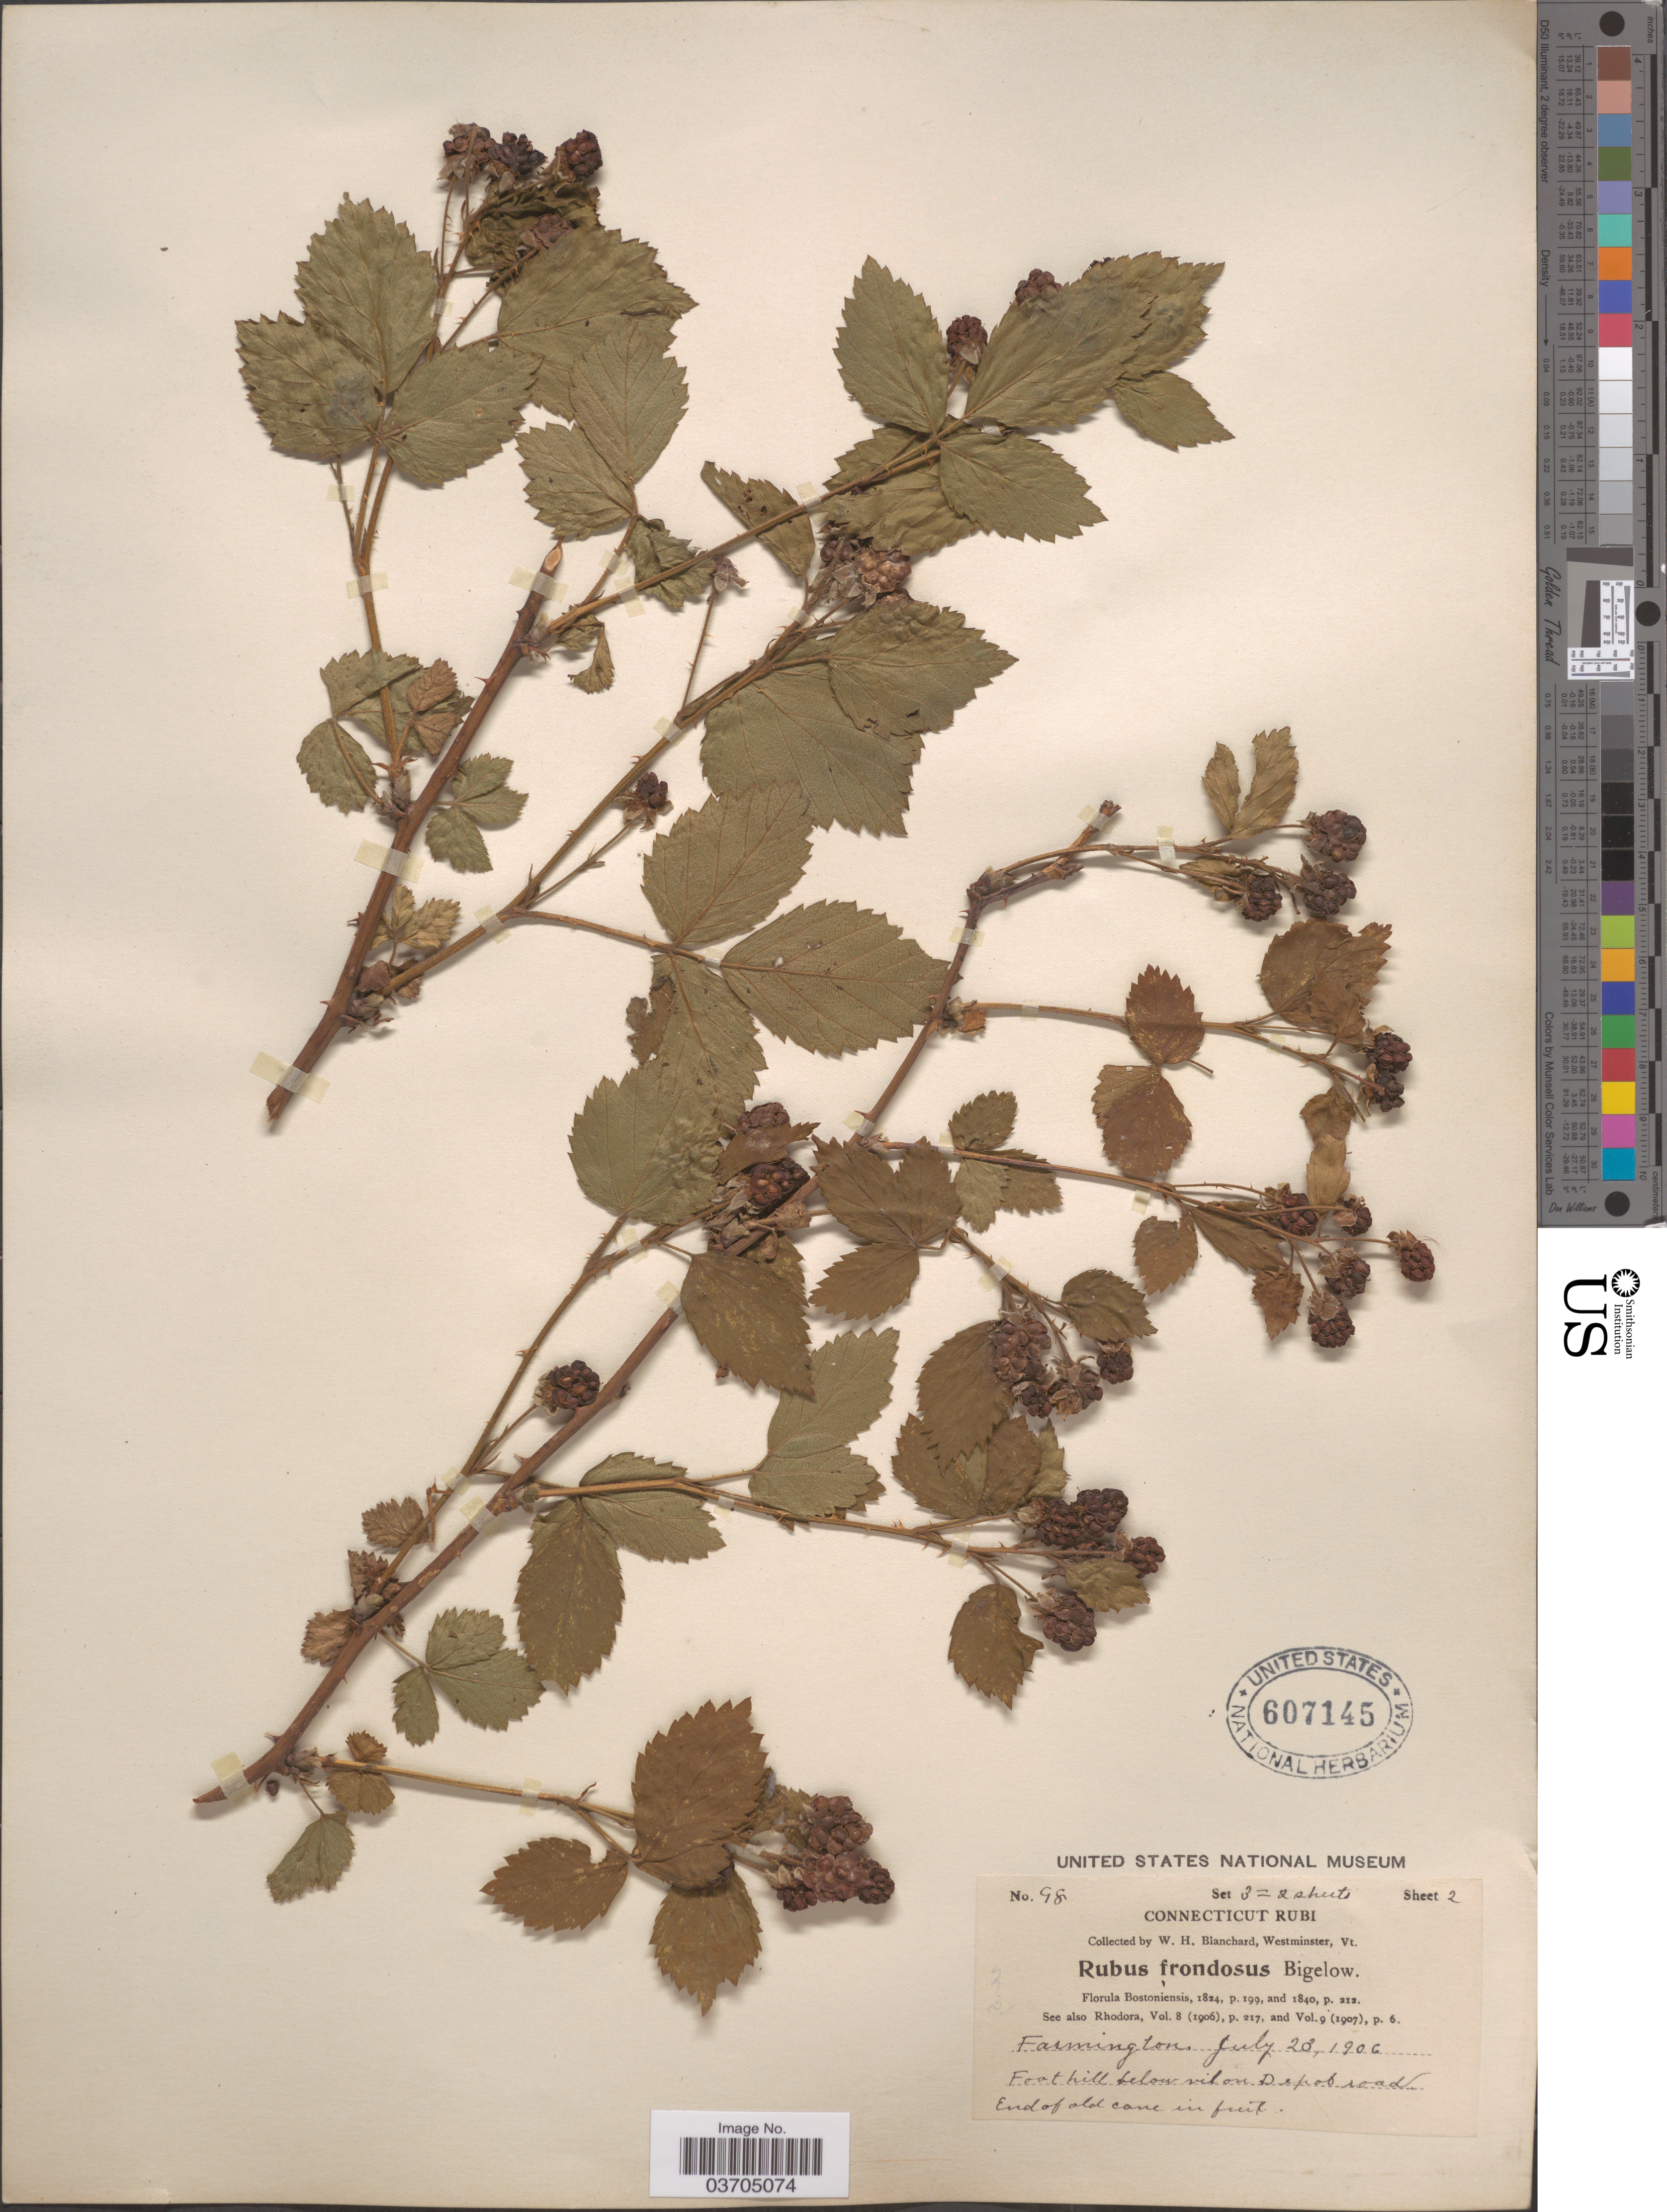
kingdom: Plantae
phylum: Tracheophyta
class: Magnoliopsida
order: Rosales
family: Rosaceae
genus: Rubus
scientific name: Rubus frondosus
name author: Bigelow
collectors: W. H. Blanchard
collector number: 98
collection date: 1906-07-28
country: United States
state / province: Connecticut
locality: Farmington. Foot hill below vil on Depot road.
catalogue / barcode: US 607145